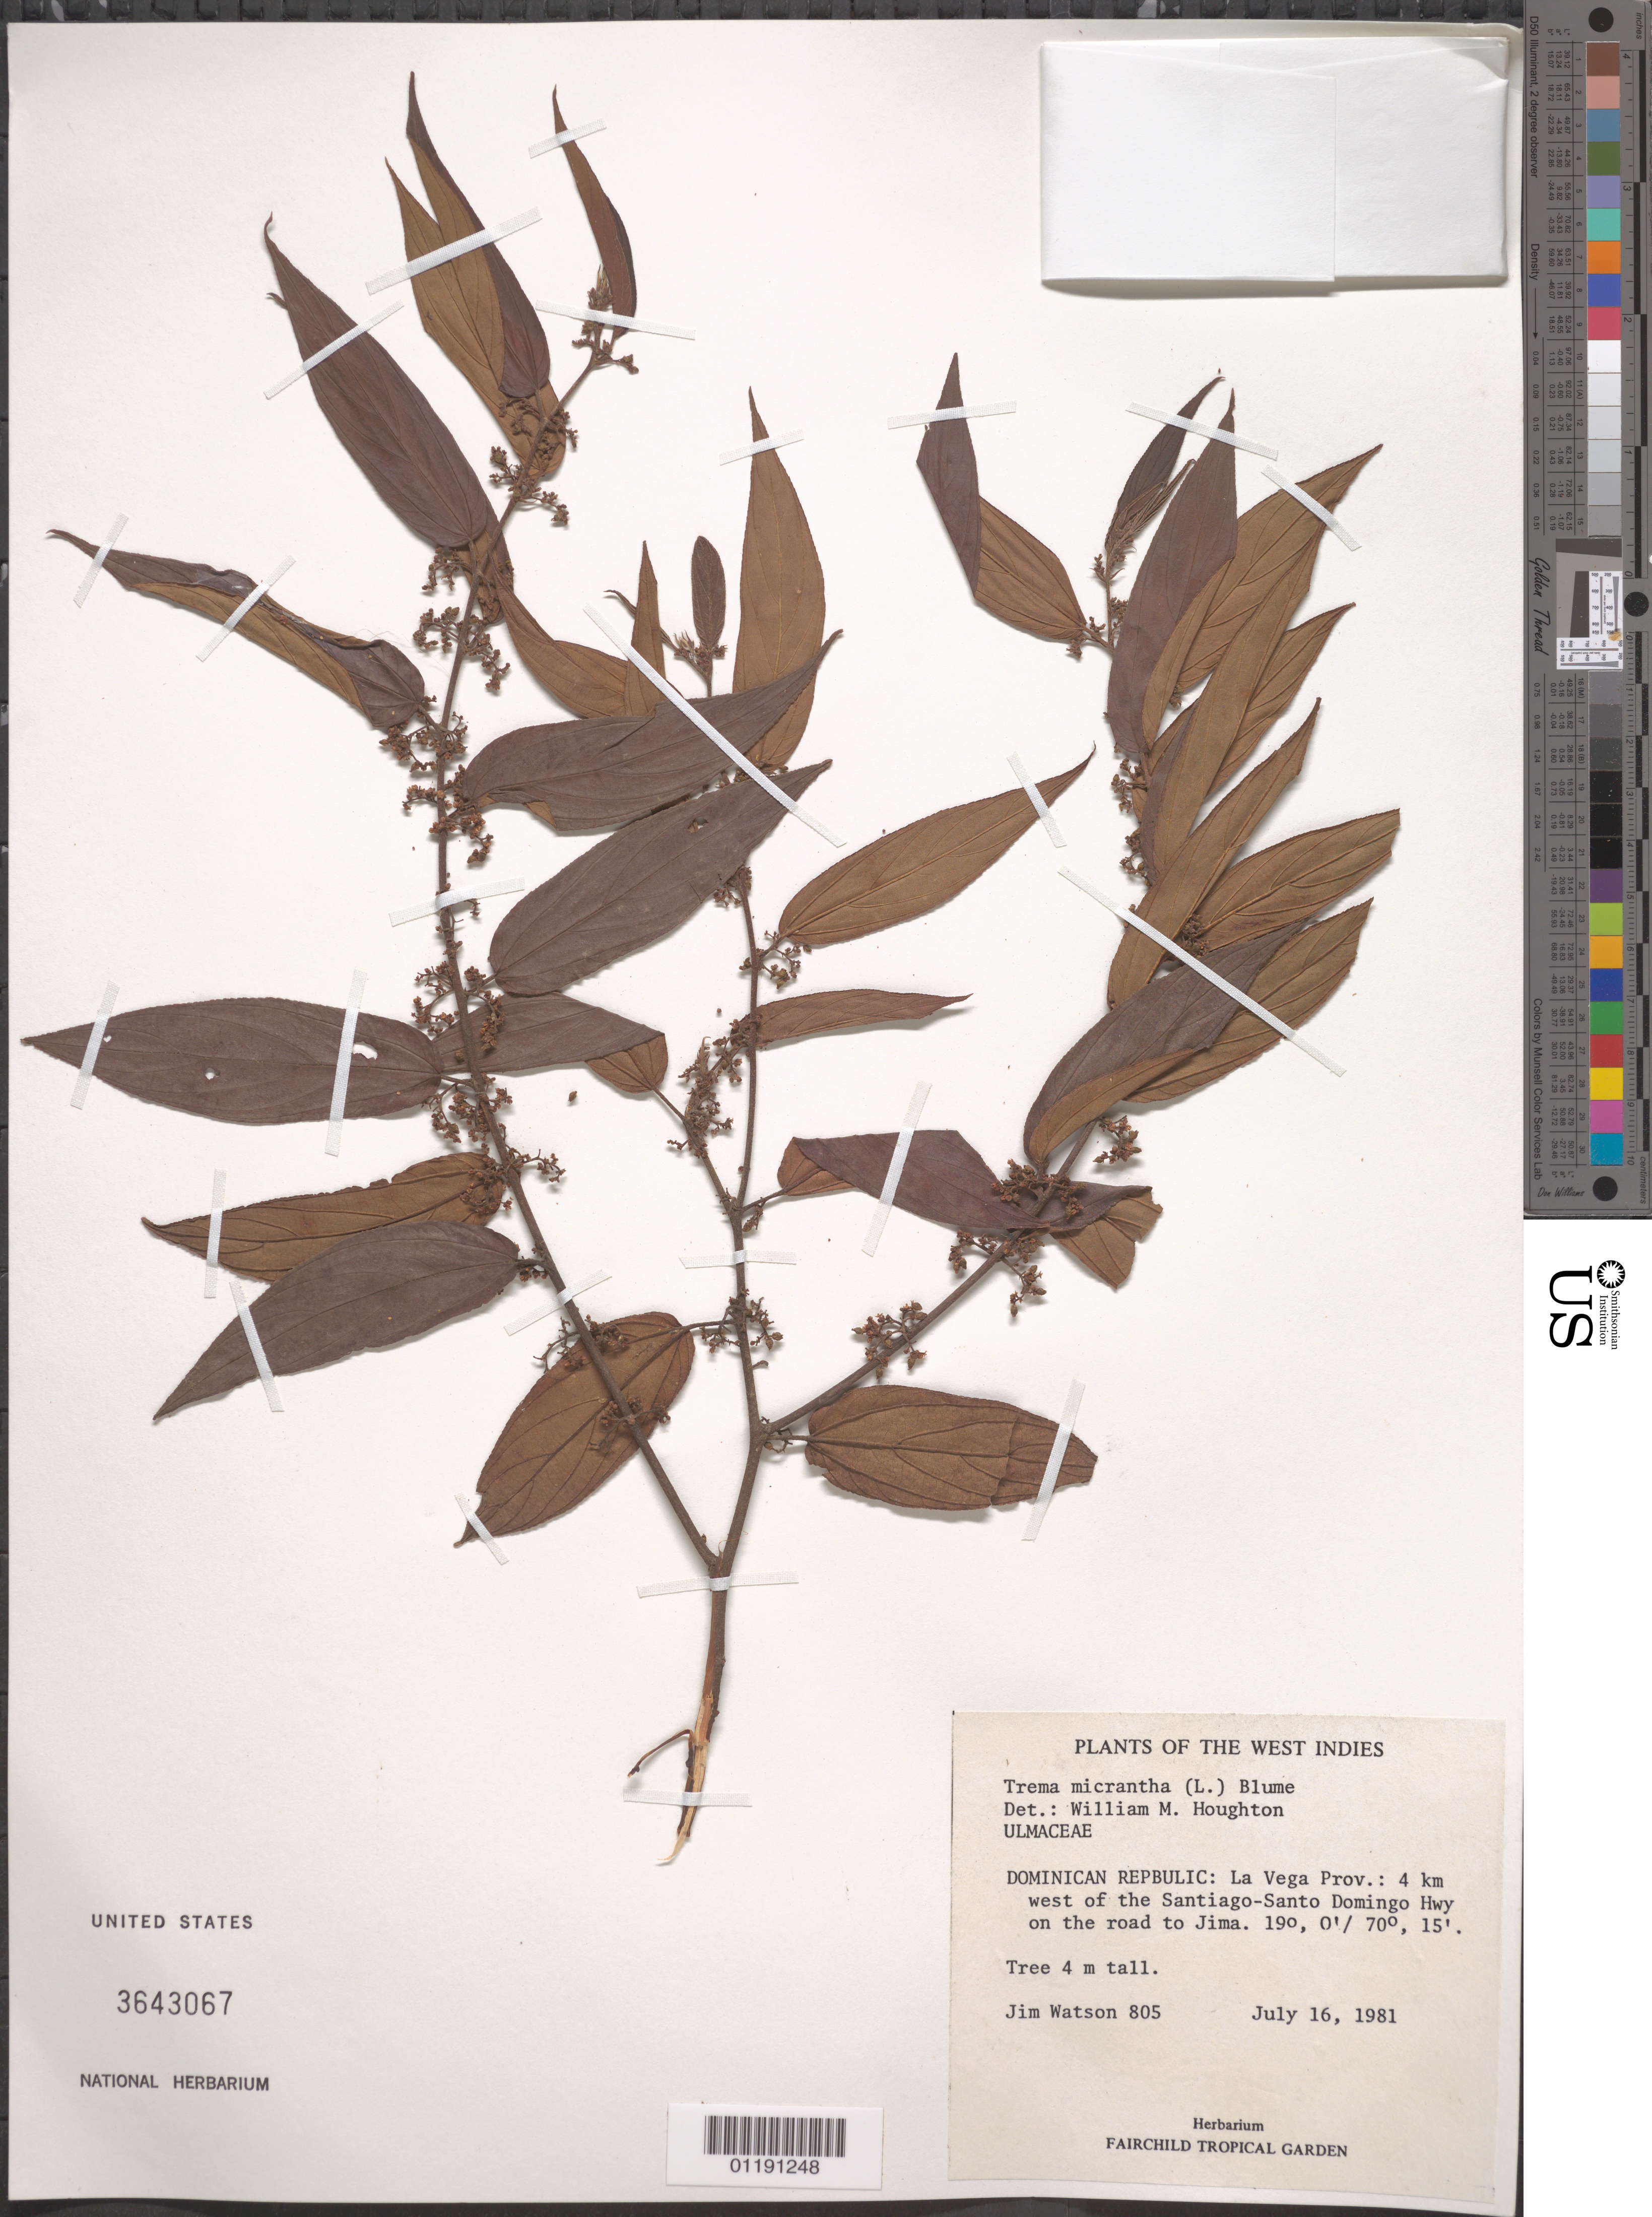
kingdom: Plantae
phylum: Tracheophyta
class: Magnoliopsida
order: Rosales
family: Cannabaceae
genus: Trema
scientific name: Trema micranthum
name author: (L.) Blume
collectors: J. Watson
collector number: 805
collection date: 1981-07-16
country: Dominican Republic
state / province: La Vega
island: Hispaniola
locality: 4 km W of the Santiago-Santo Domingo Hwy on the road to Jima.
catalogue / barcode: US 3643067